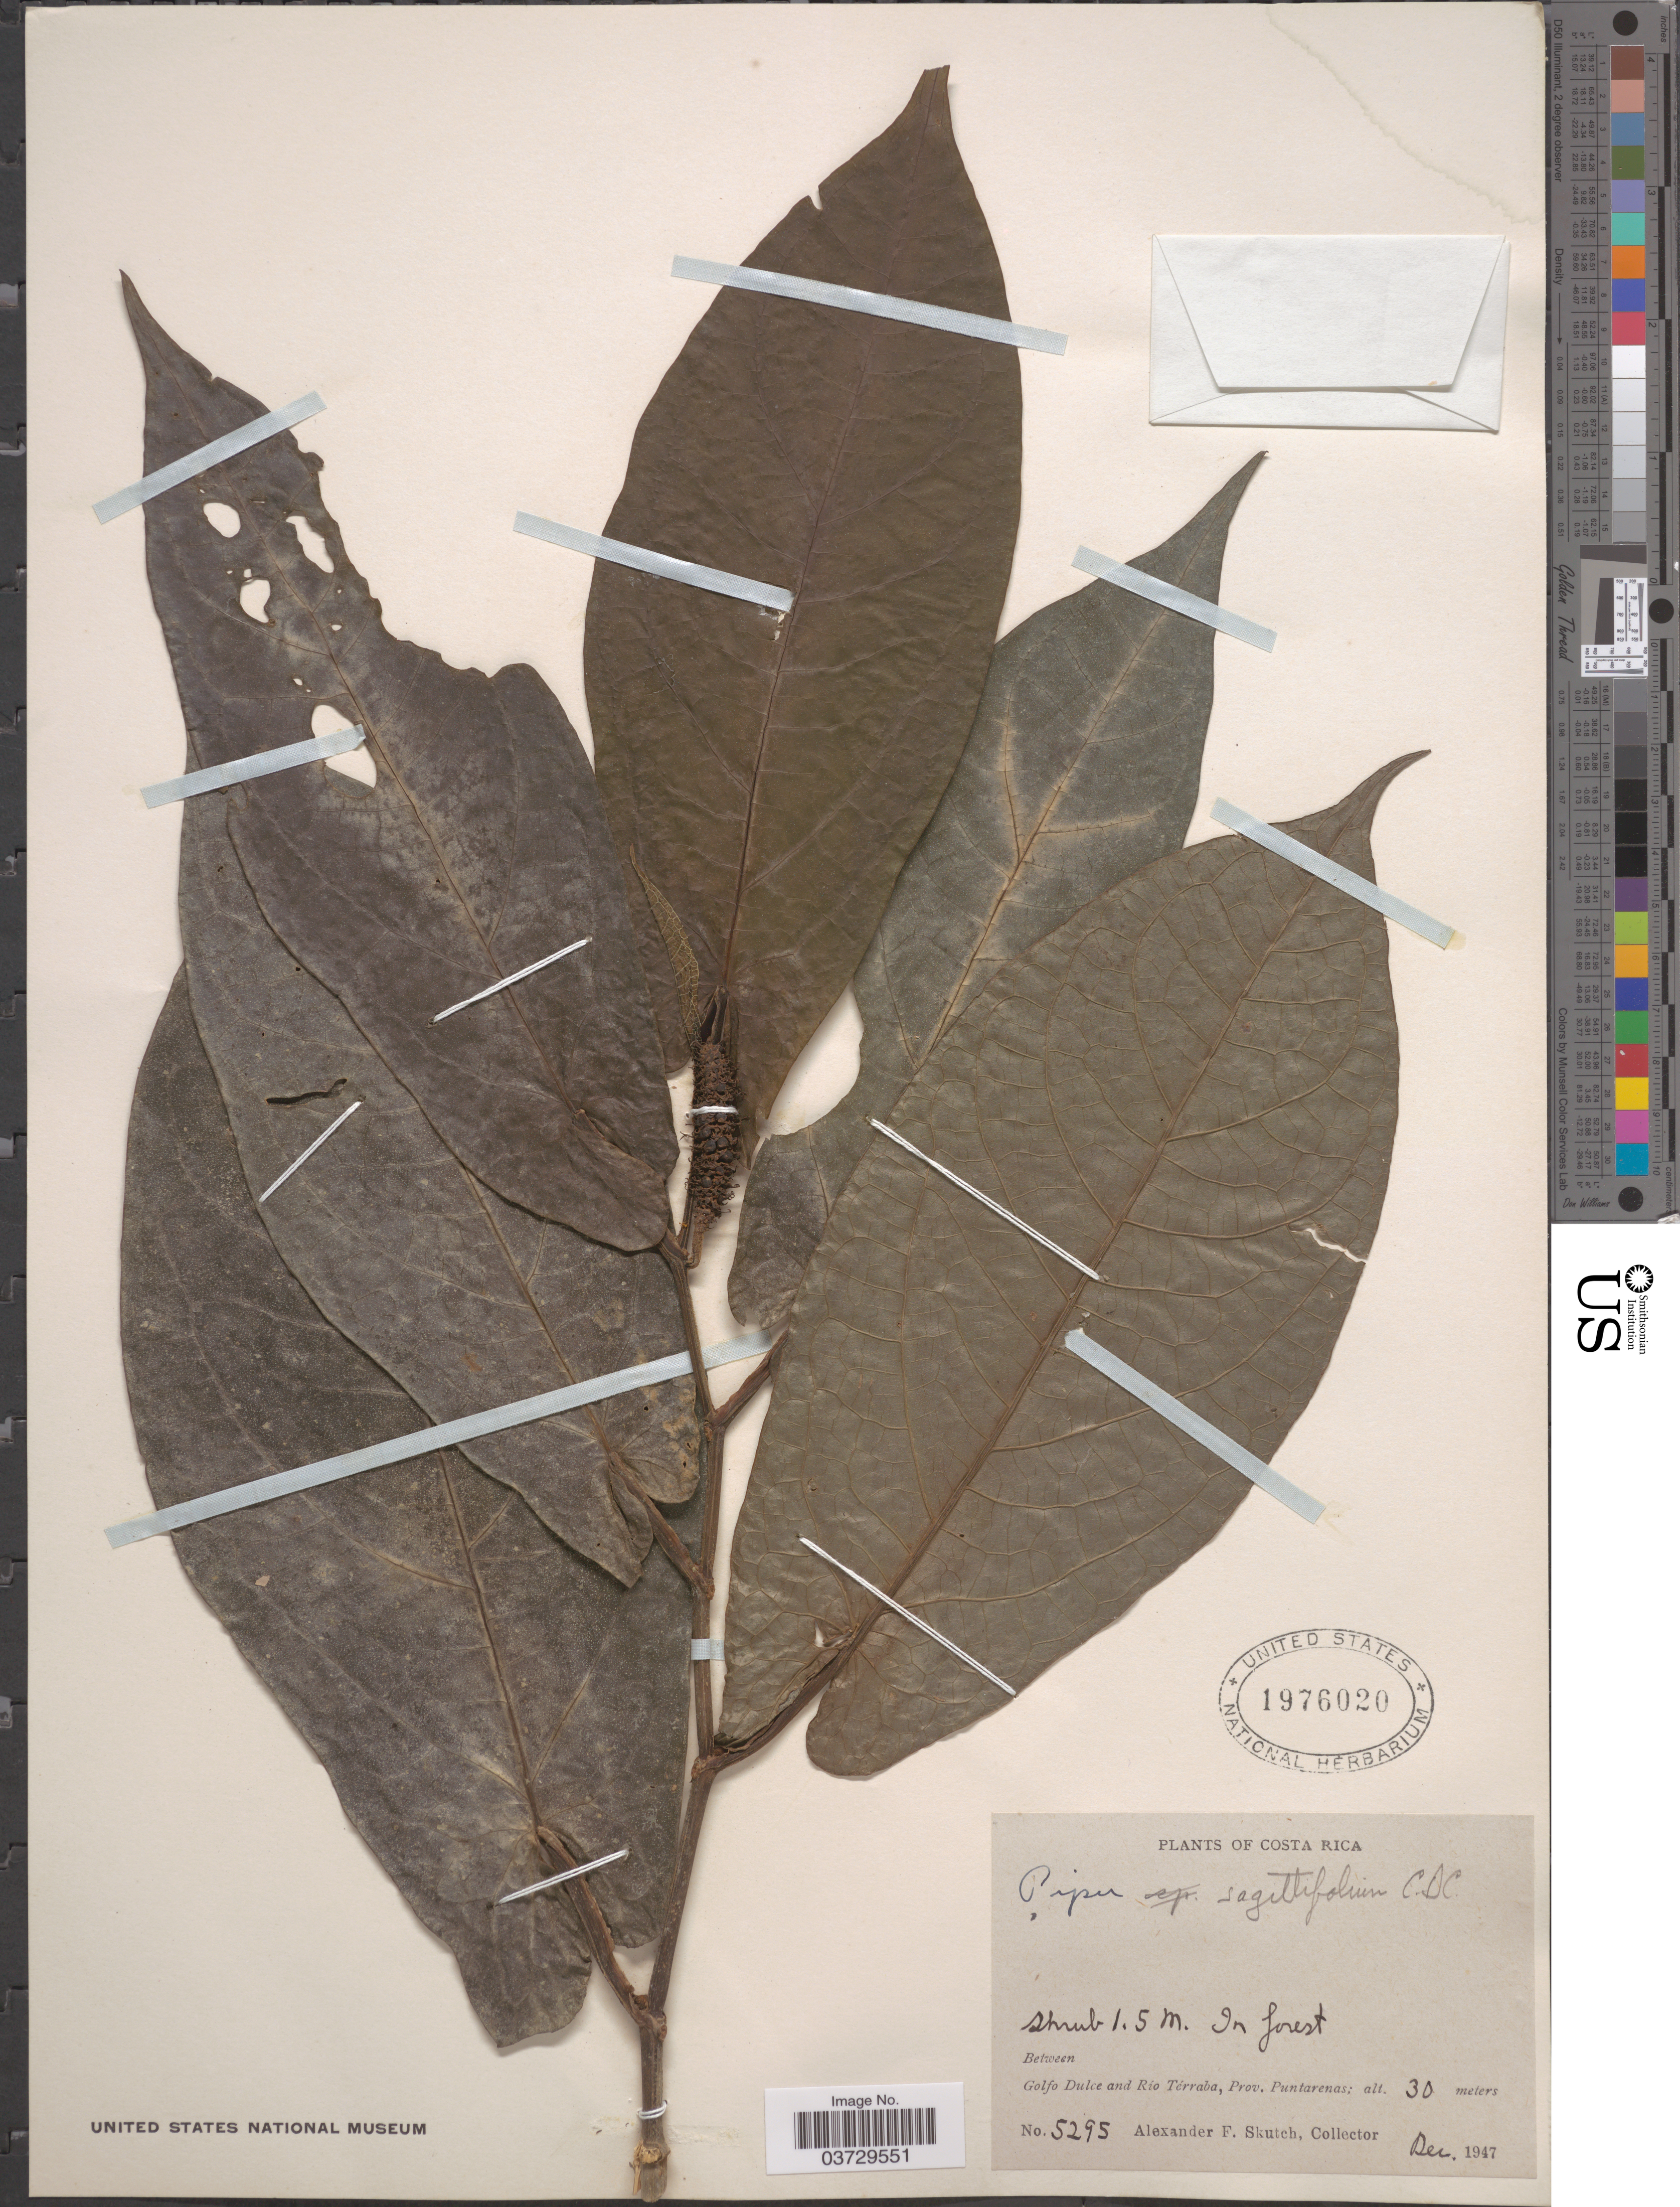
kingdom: Plantae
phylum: Tracheophyta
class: Magnoliopsida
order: Piperales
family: Piperaceae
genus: Piper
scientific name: Piper sagittifolium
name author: C. DC. in Pittier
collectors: A. F. Skutch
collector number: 5295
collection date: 1947-12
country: Costa Rica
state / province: Puntarenas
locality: Between Golfo Dulce and Rio Térraba.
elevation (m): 30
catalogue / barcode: US 1976020